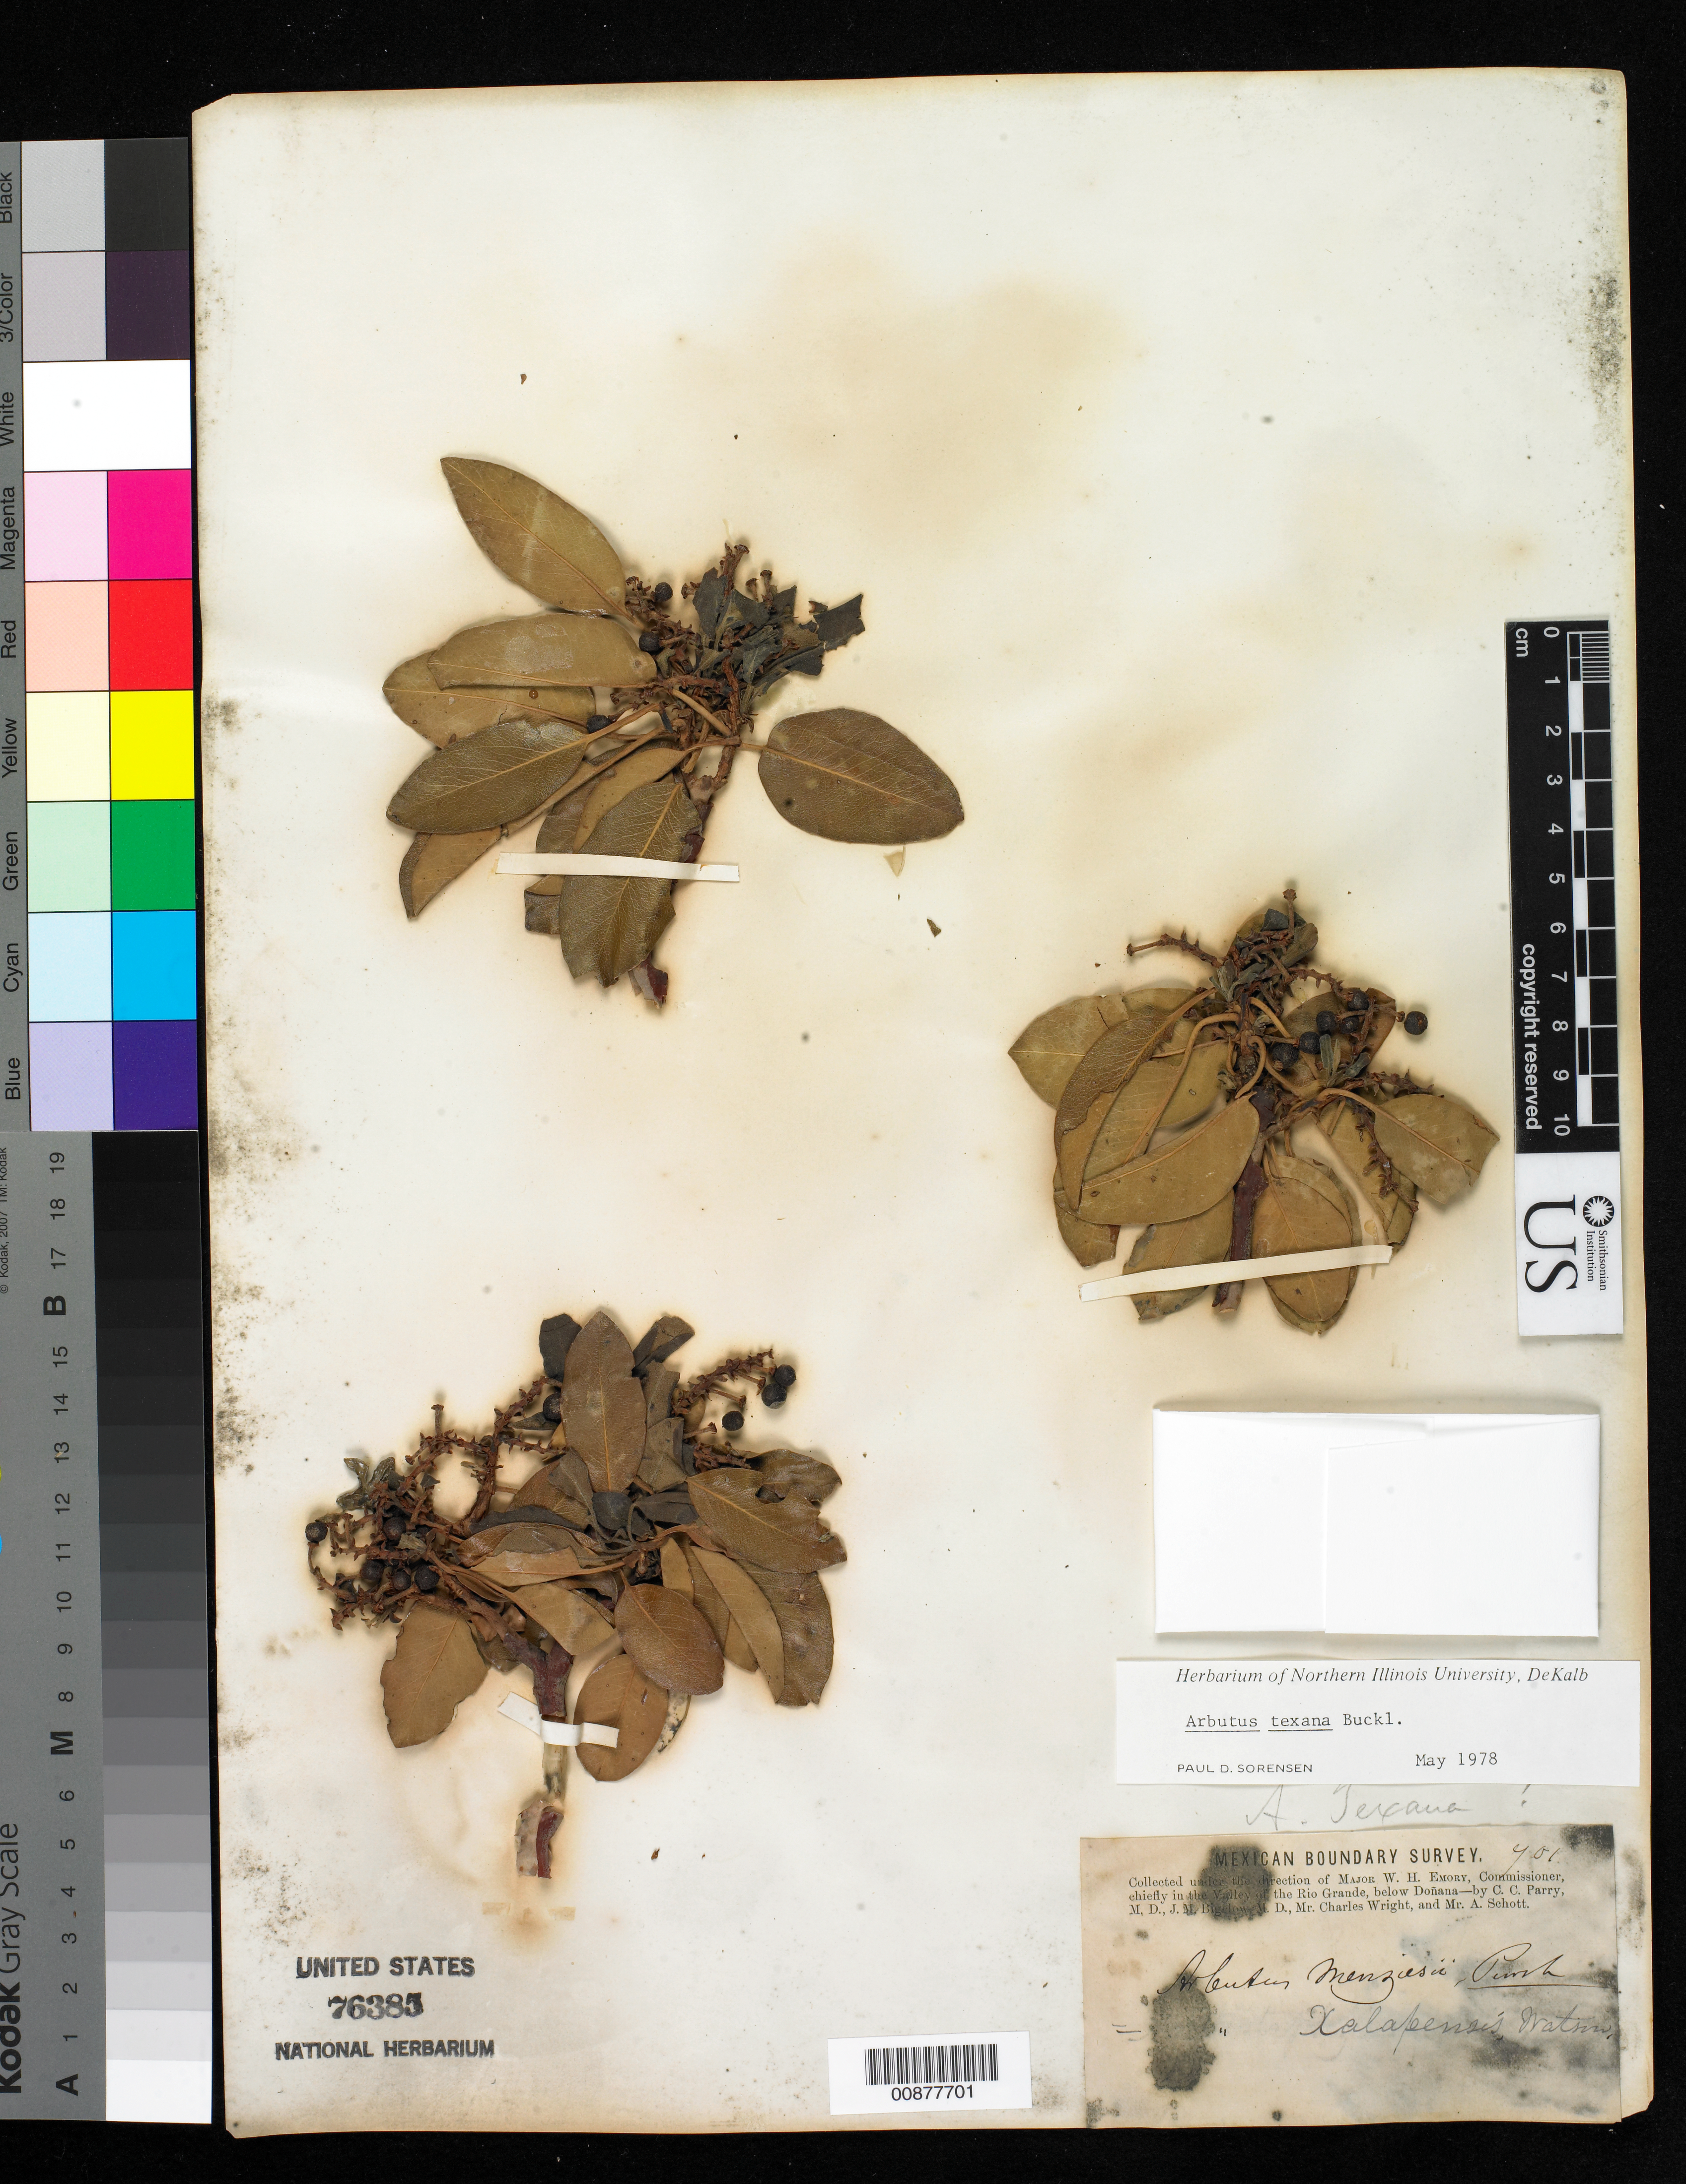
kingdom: Plantae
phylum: Tracheophyta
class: Magnoliopsida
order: Ericales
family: Ericaceae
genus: Arbutus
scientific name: Arbutus texana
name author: Buckley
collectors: C. C. Parry, J. M. Bigelow, C. Wright & A. C. V. Schott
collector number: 401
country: United States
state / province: New Mexico / Texas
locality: Valley of the Rio Grande, below Doñana.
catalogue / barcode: US 76385